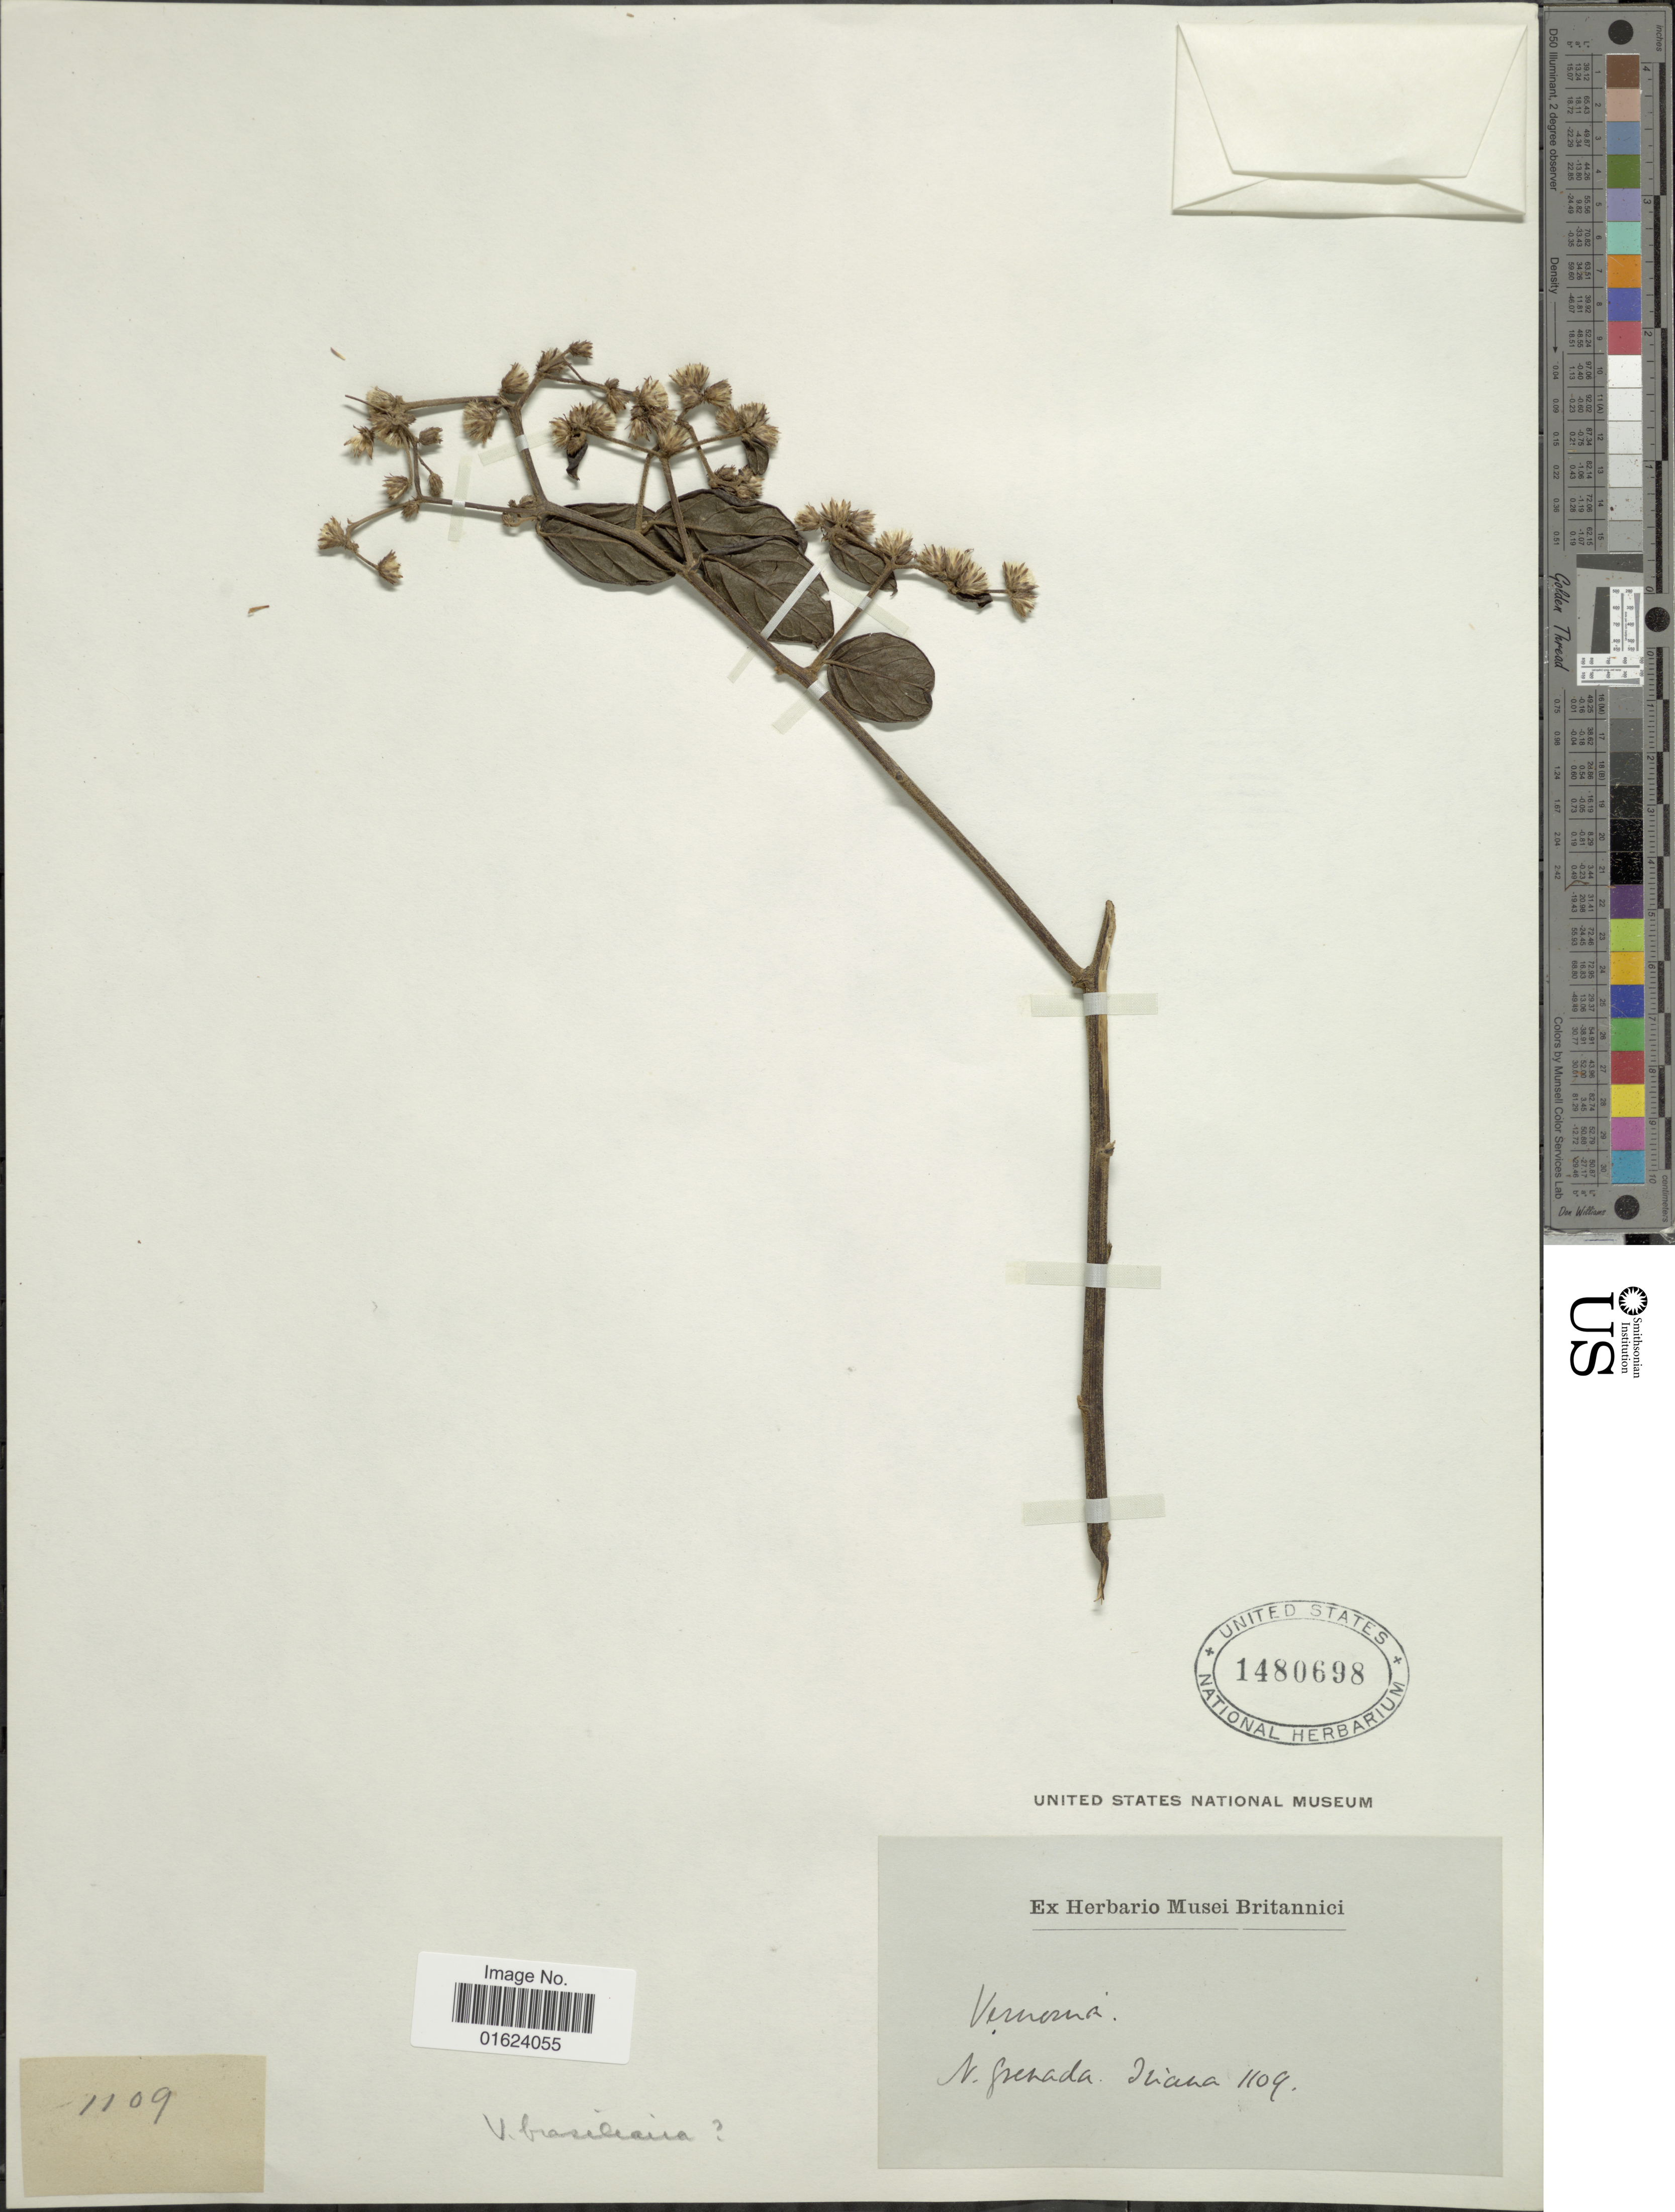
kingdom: Plantae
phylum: Tracheophyta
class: Magnoliopsida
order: Asterales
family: Asteraceae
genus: Vernonia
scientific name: Vernonia brasiliana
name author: (L.) Druce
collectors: J. Triana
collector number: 1109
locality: N. Grenada.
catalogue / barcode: US 1480698